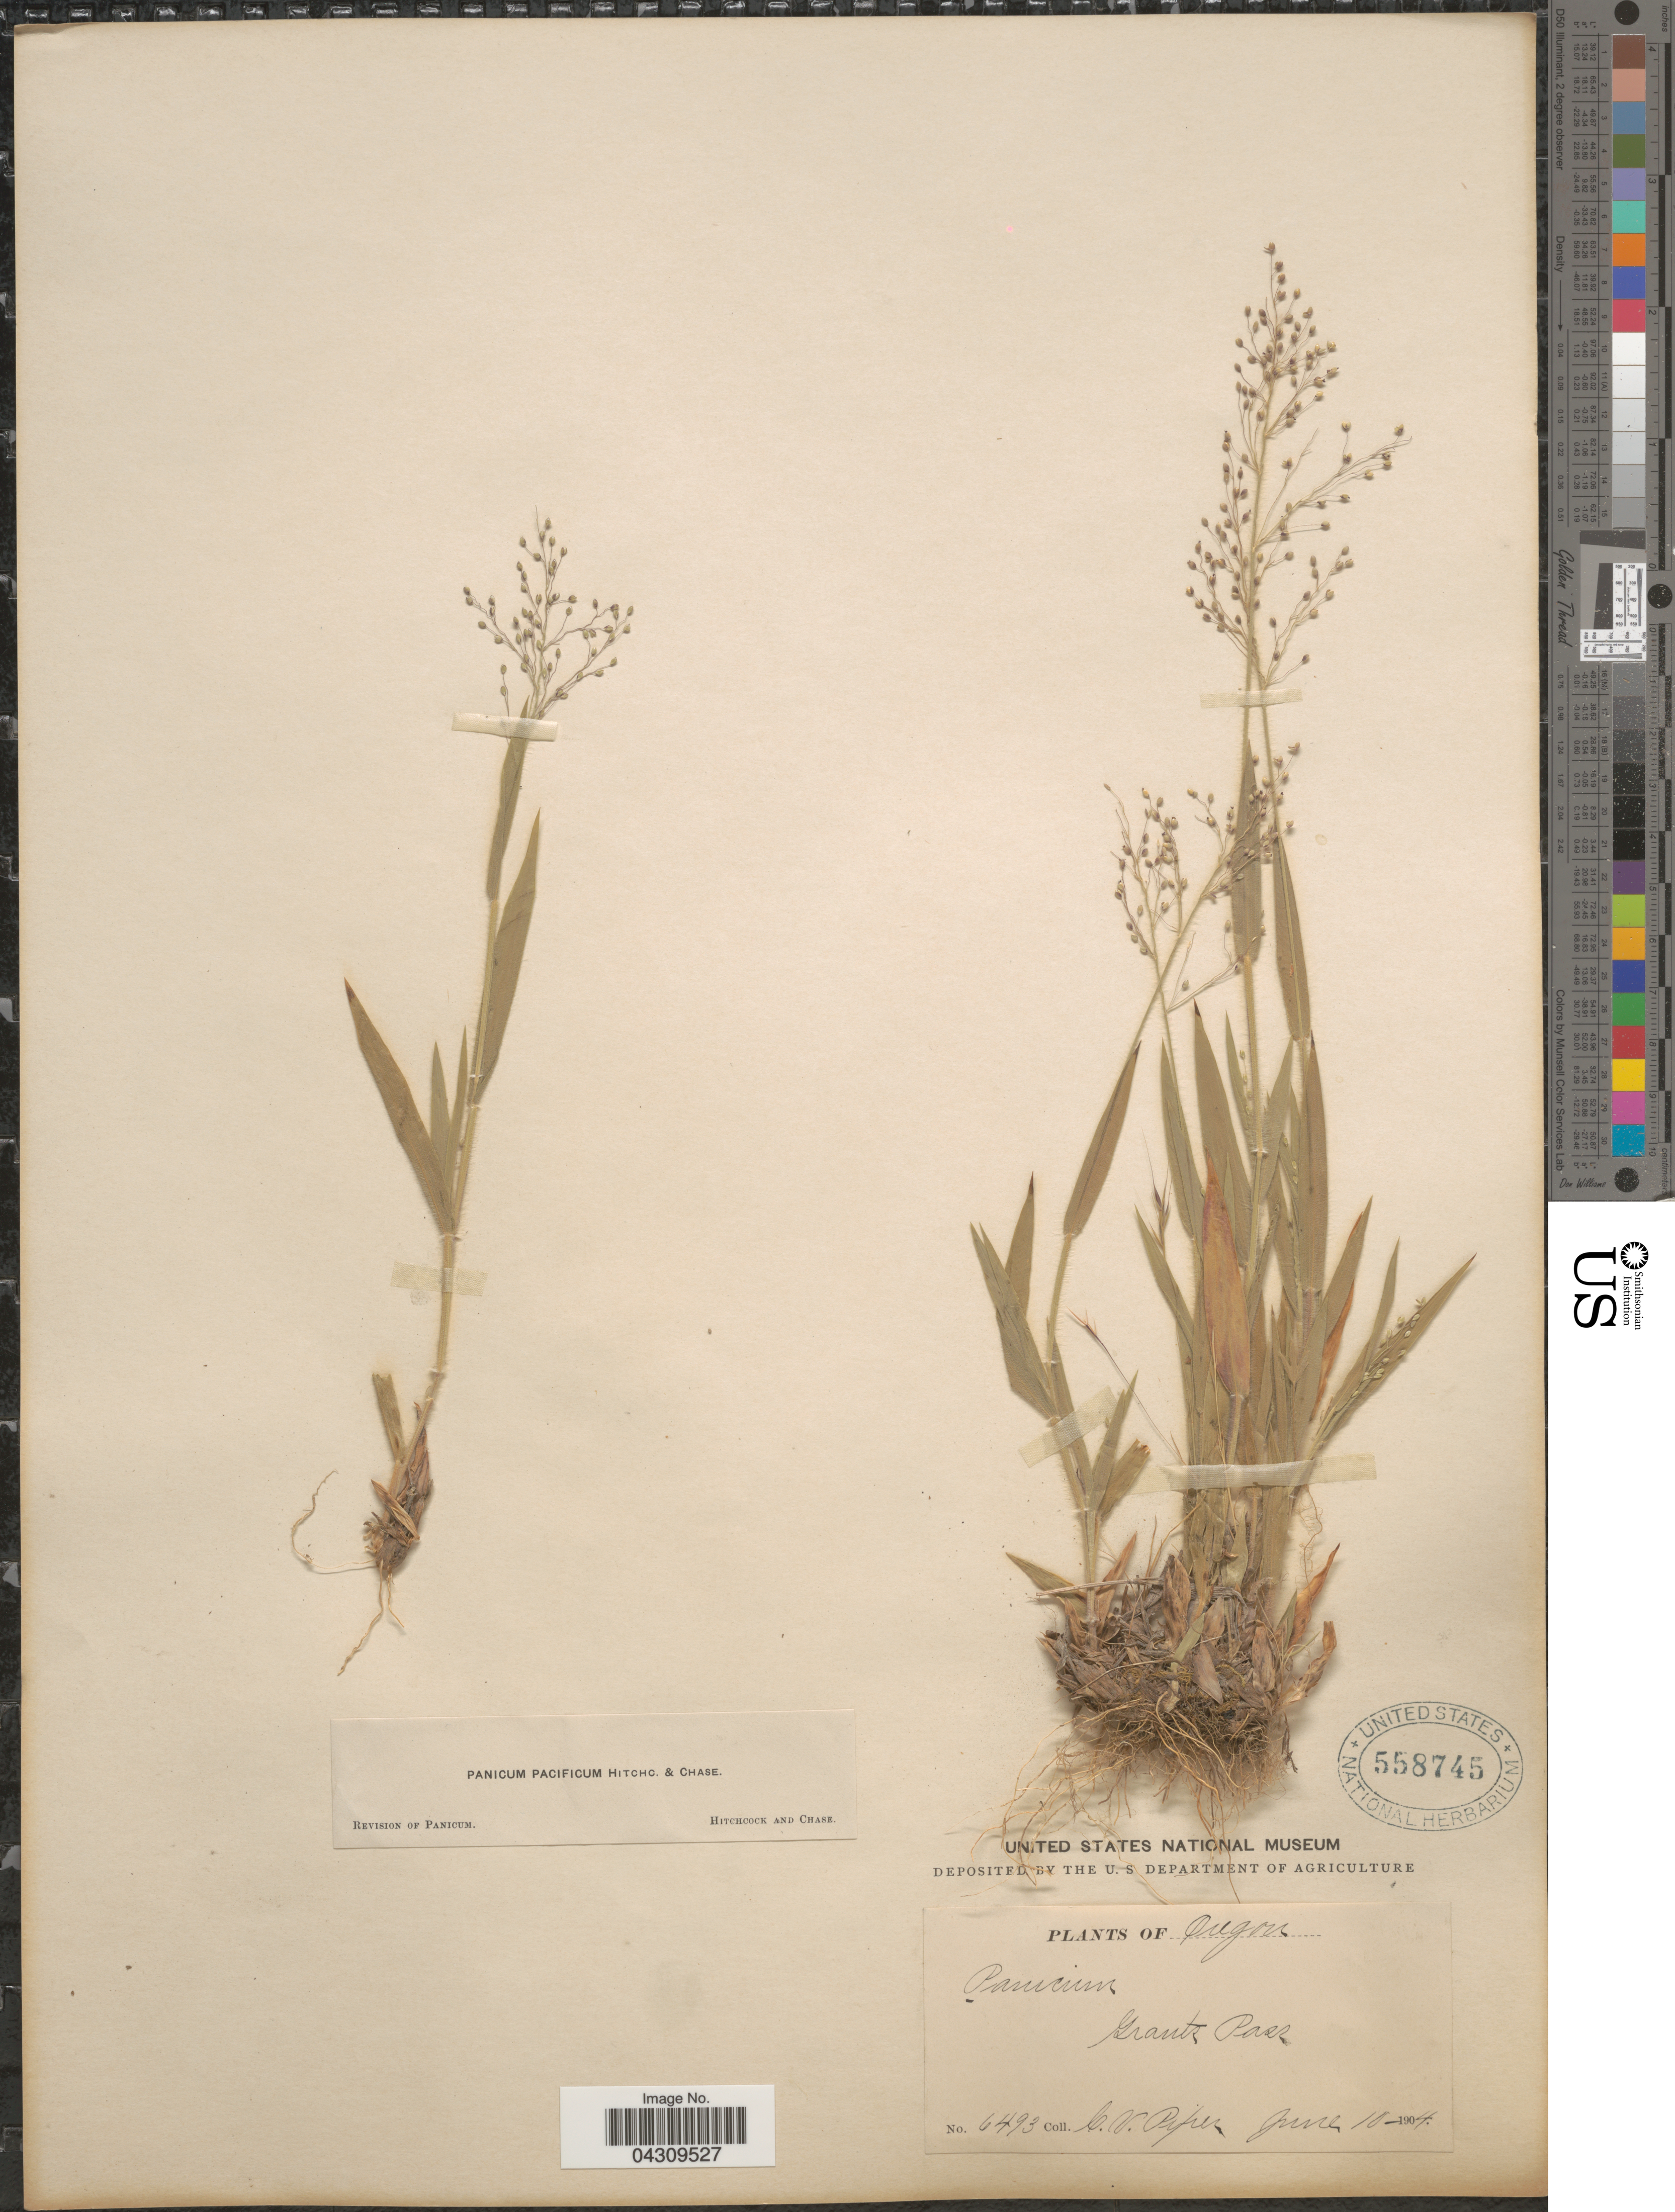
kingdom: Plantae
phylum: Tracheophyta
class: Liliopsida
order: Poales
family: Poaceae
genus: Dichanthelium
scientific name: Dichanthelium acuminatum var. acuminatum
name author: (Sw.) Gould & C.A. Clark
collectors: C. V. Piper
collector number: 6493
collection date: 1904-06-10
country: United States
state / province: Oregon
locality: Grants Pass.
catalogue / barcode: US 558745